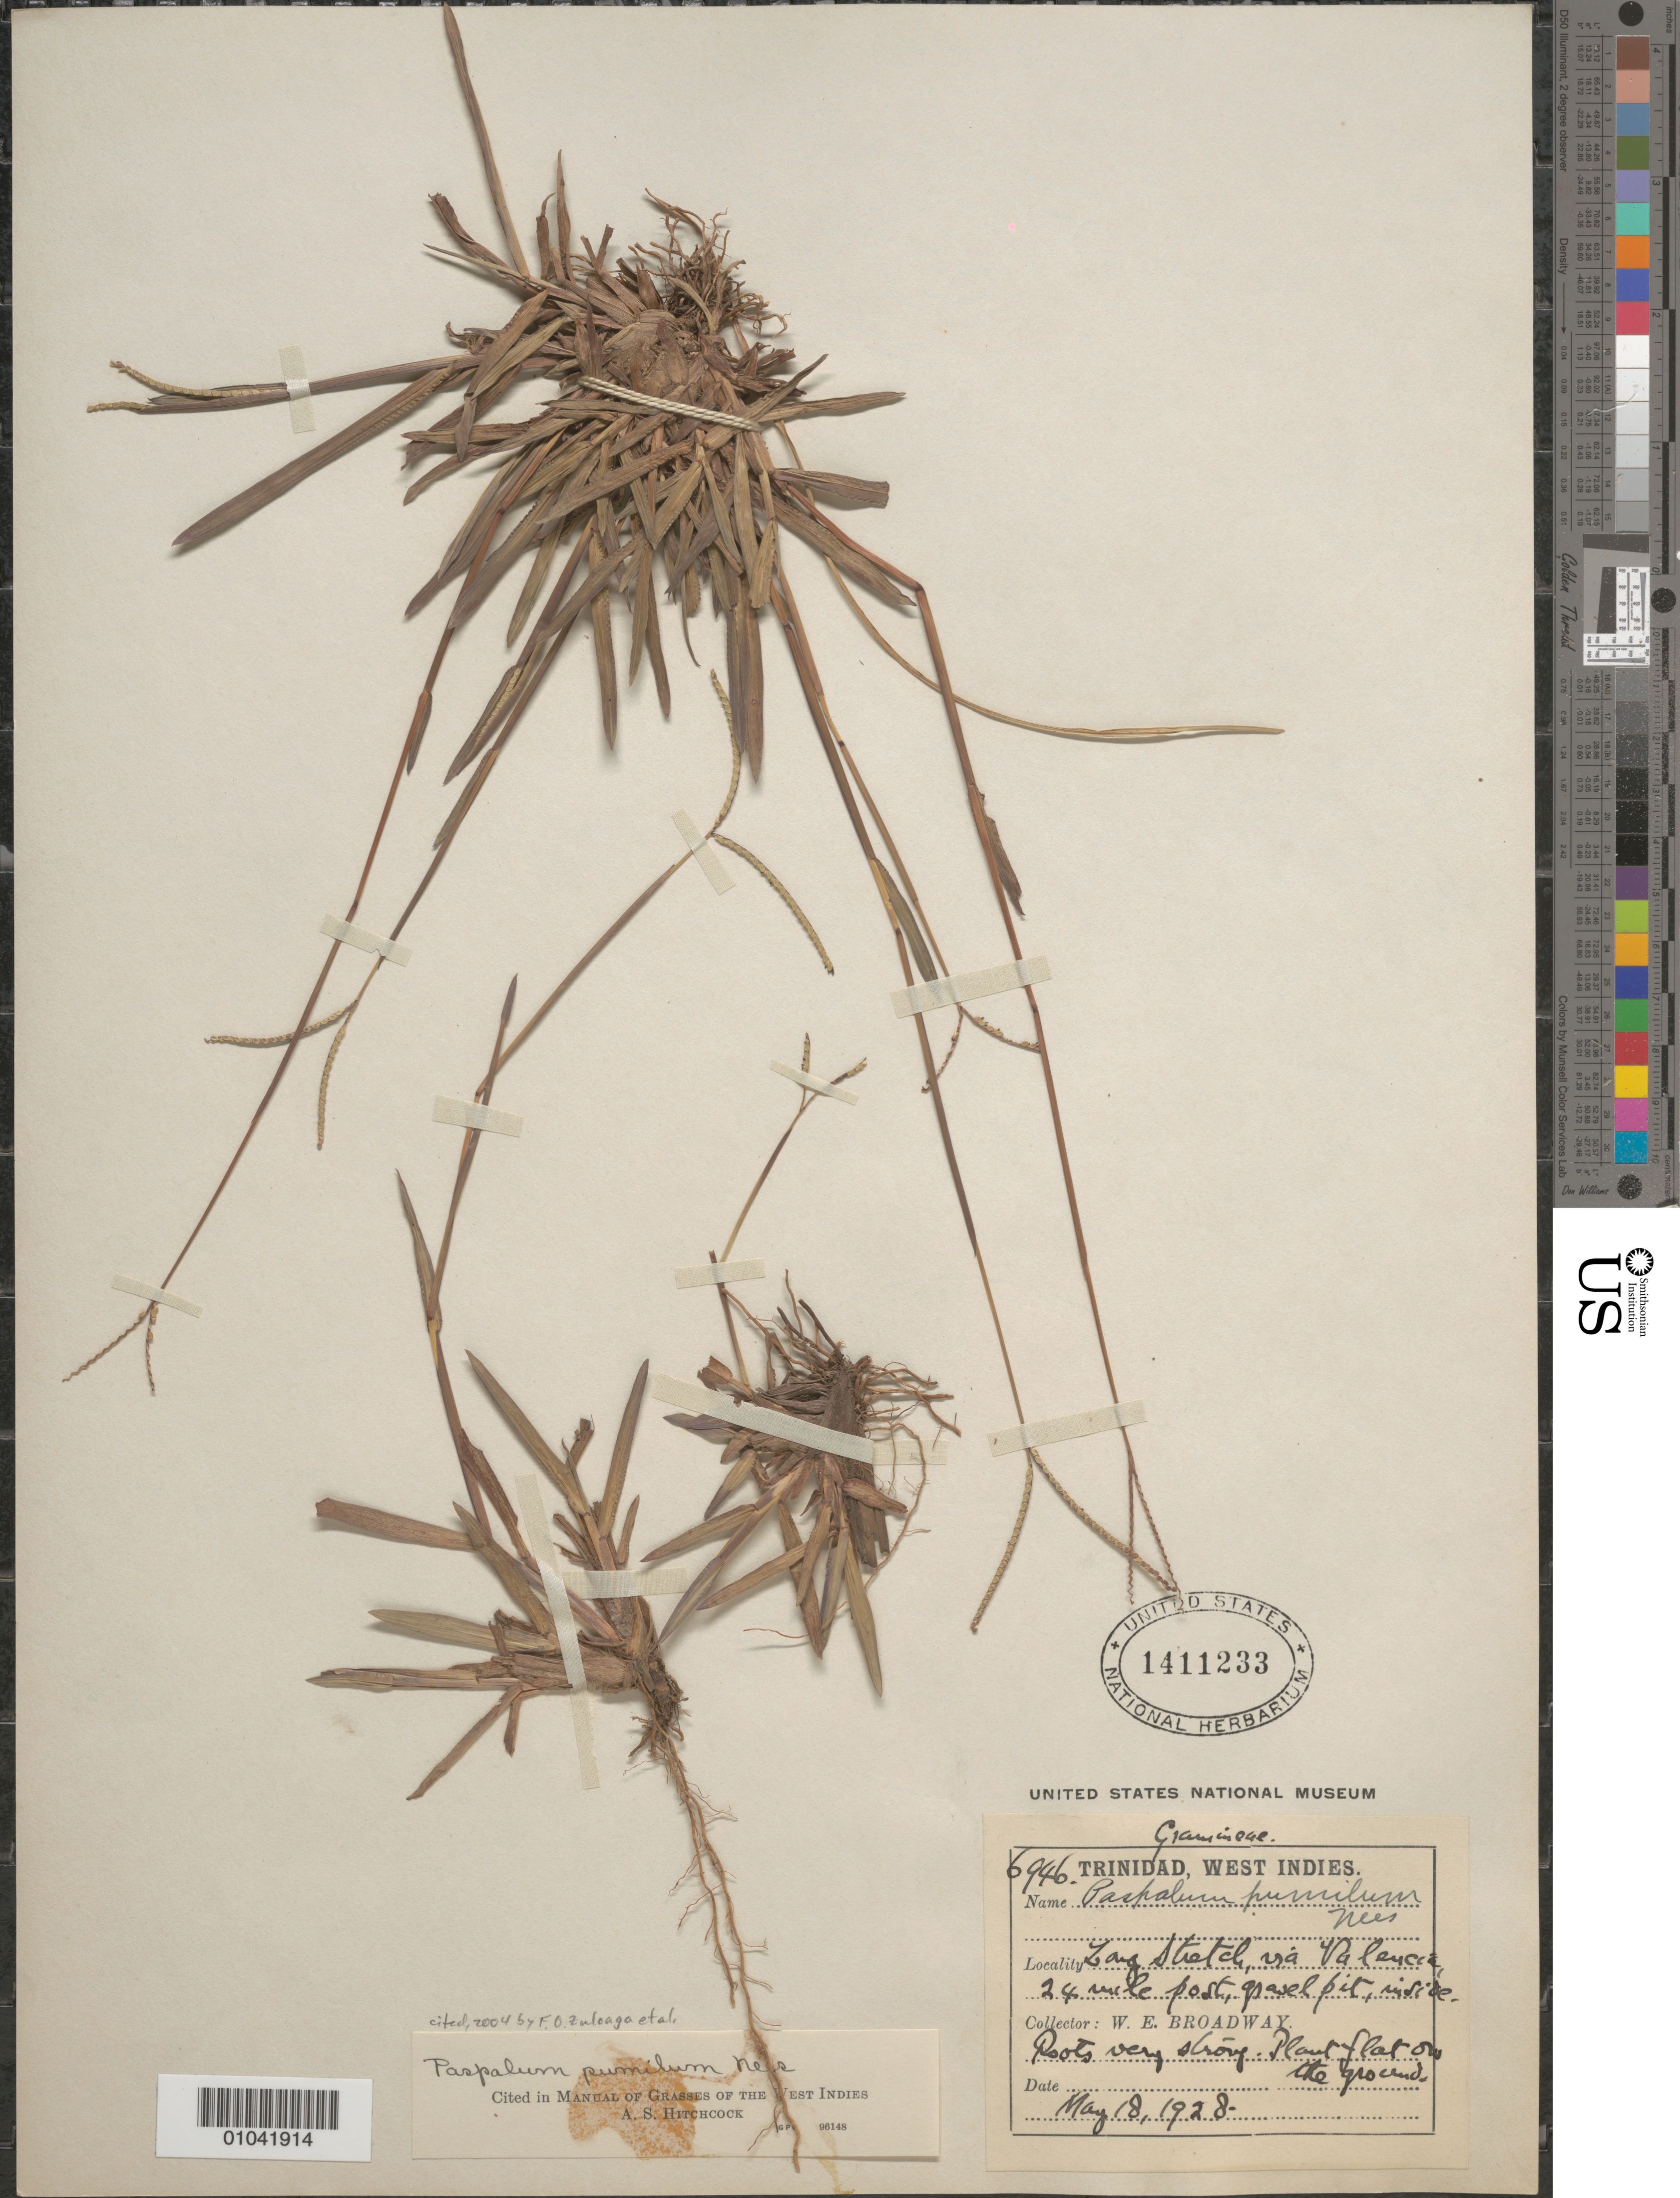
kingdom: Plantae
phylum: Tracheophyta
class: Liliopsida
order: Poales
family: Poaceae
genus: Paspalum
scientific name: Paspalum pumilum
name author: Nees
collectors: W. E. Broadway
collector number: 6946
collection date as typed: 18 May 1928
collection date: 1928-05-18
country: Trinidad and Tobago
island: Trinidad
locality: Long Stretch, via Valencia, 24 mile post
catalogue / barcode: US 1411233